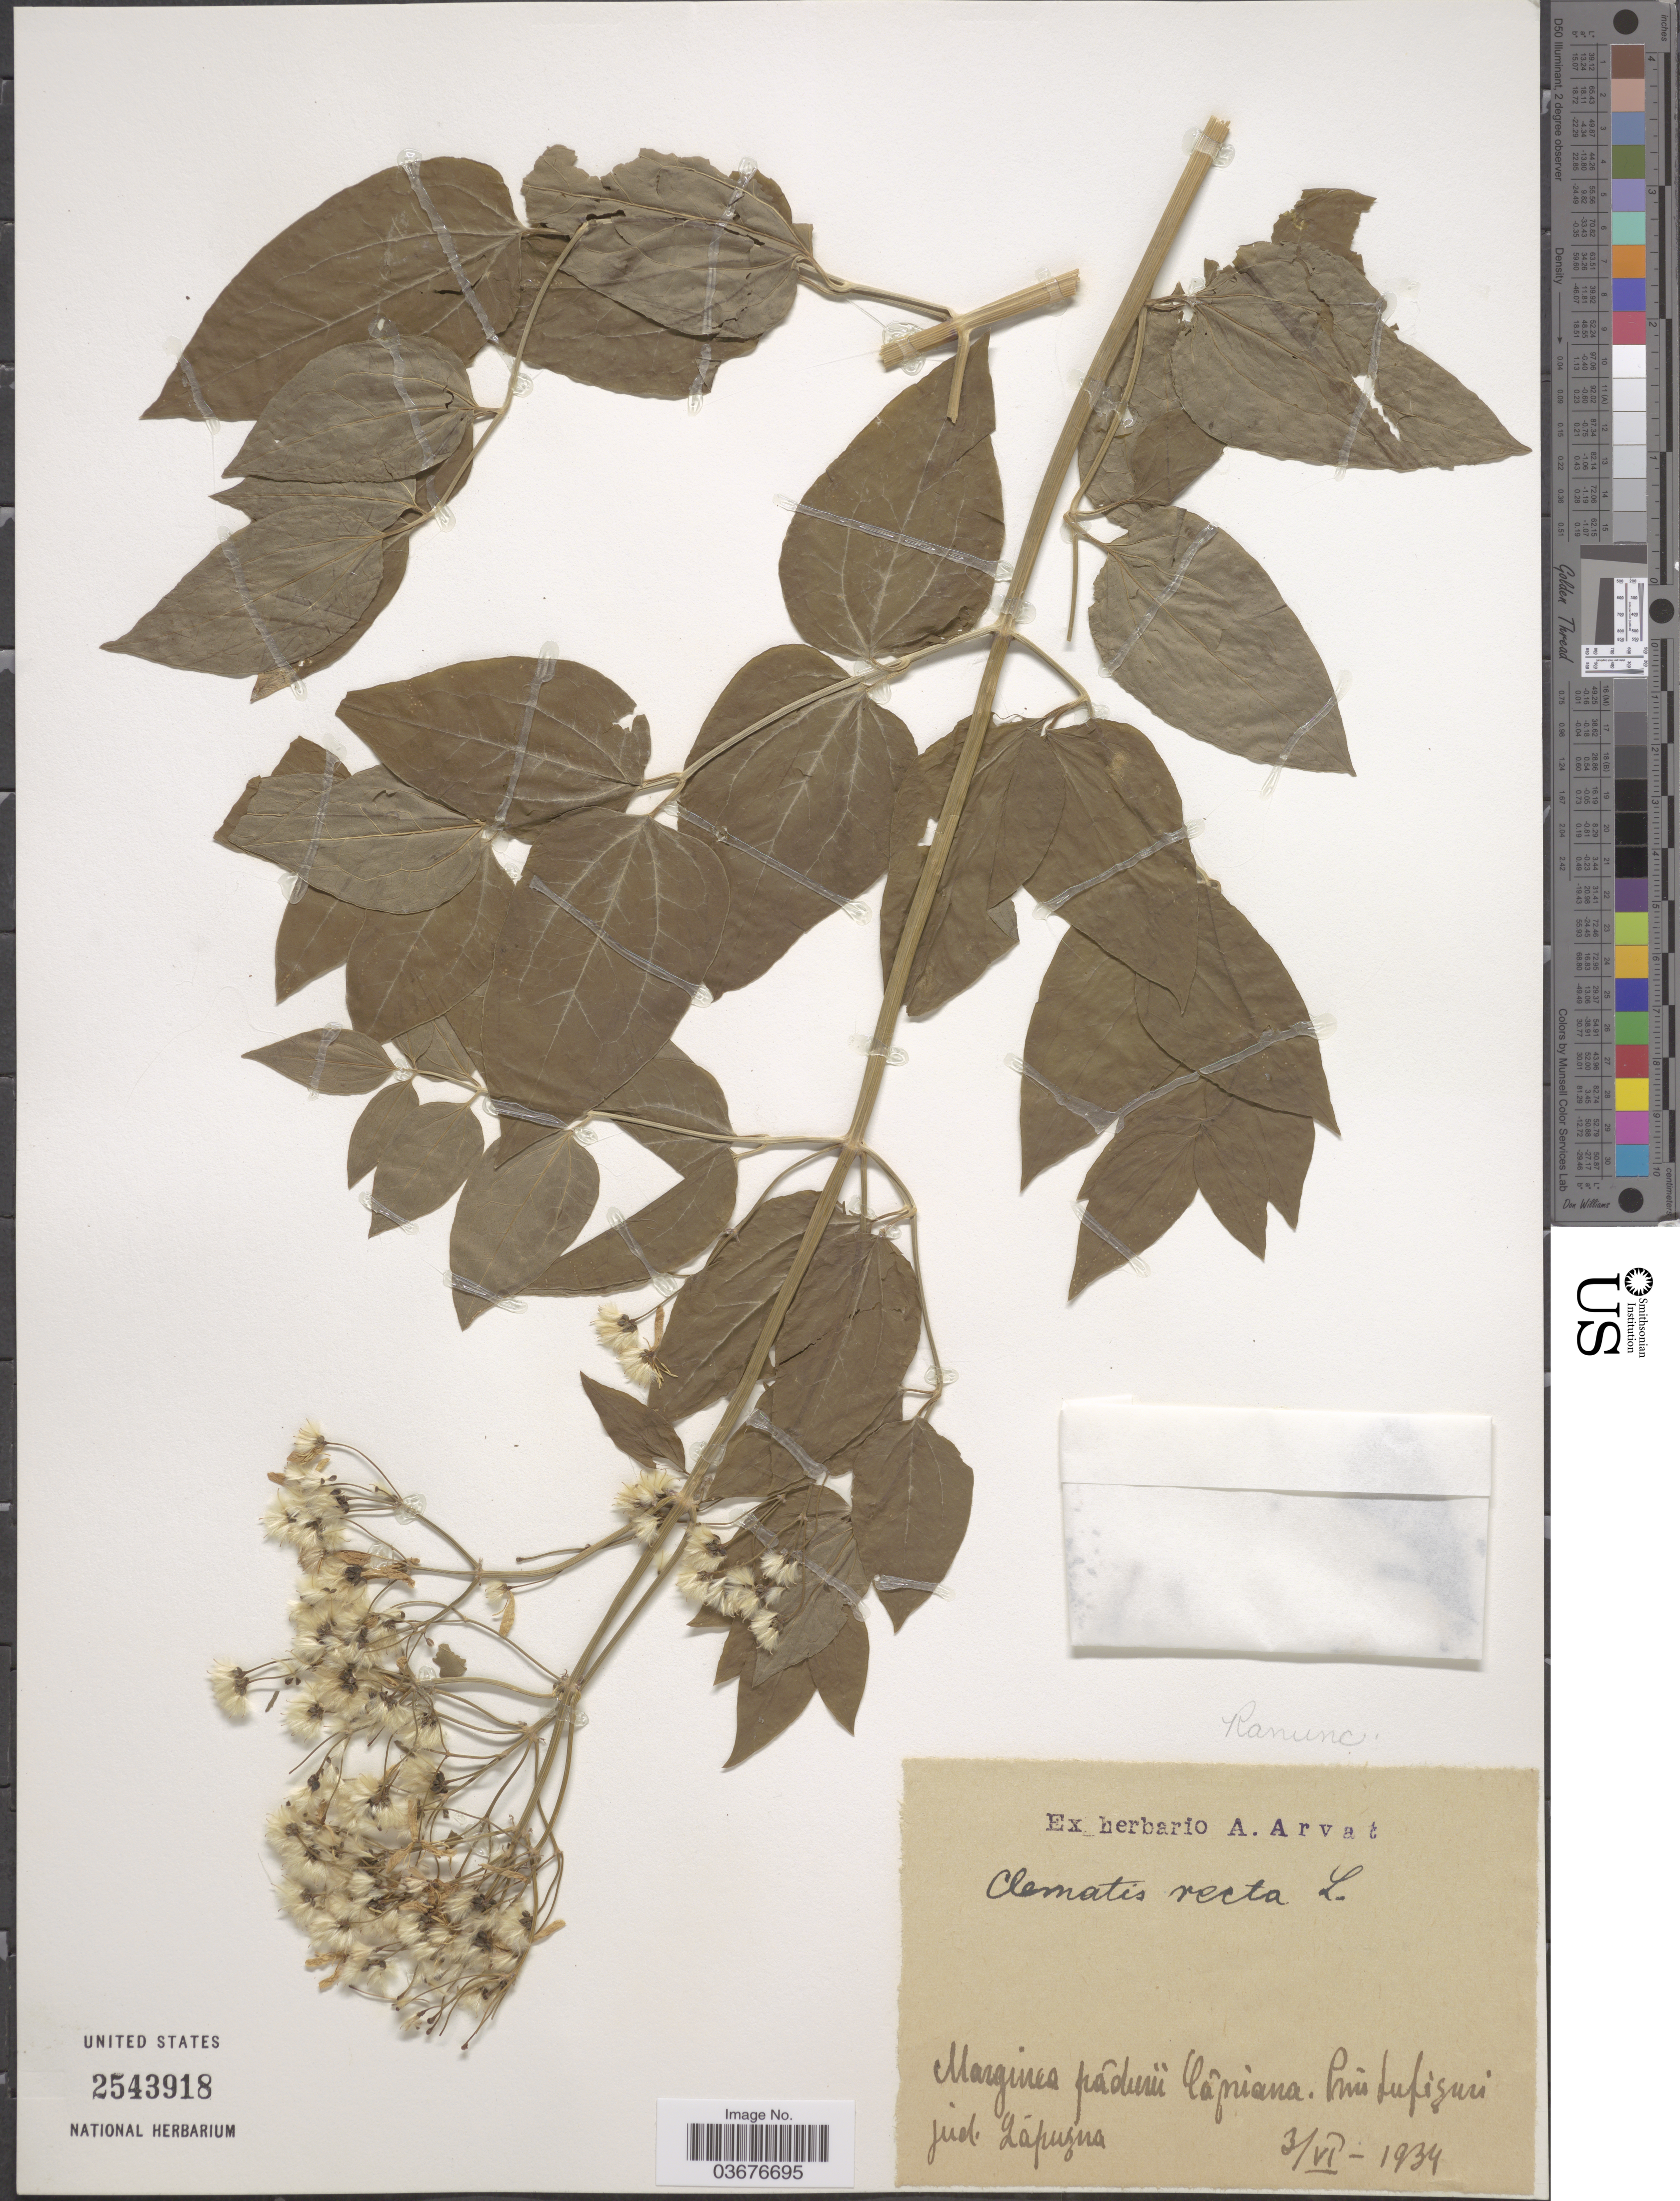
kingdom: Plantae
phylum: Tracheophyta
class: Magnoliopsida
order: Ranunculales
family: Ranunculaceae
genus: Clematis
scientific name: Clematis recta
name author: L.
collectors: Ex herb. A. Arvat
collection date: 1934-06-03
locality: Margines fraduii lafniana. Priu Lufisui jud. Lapusna. [interpreted]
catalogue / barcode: US 2543918